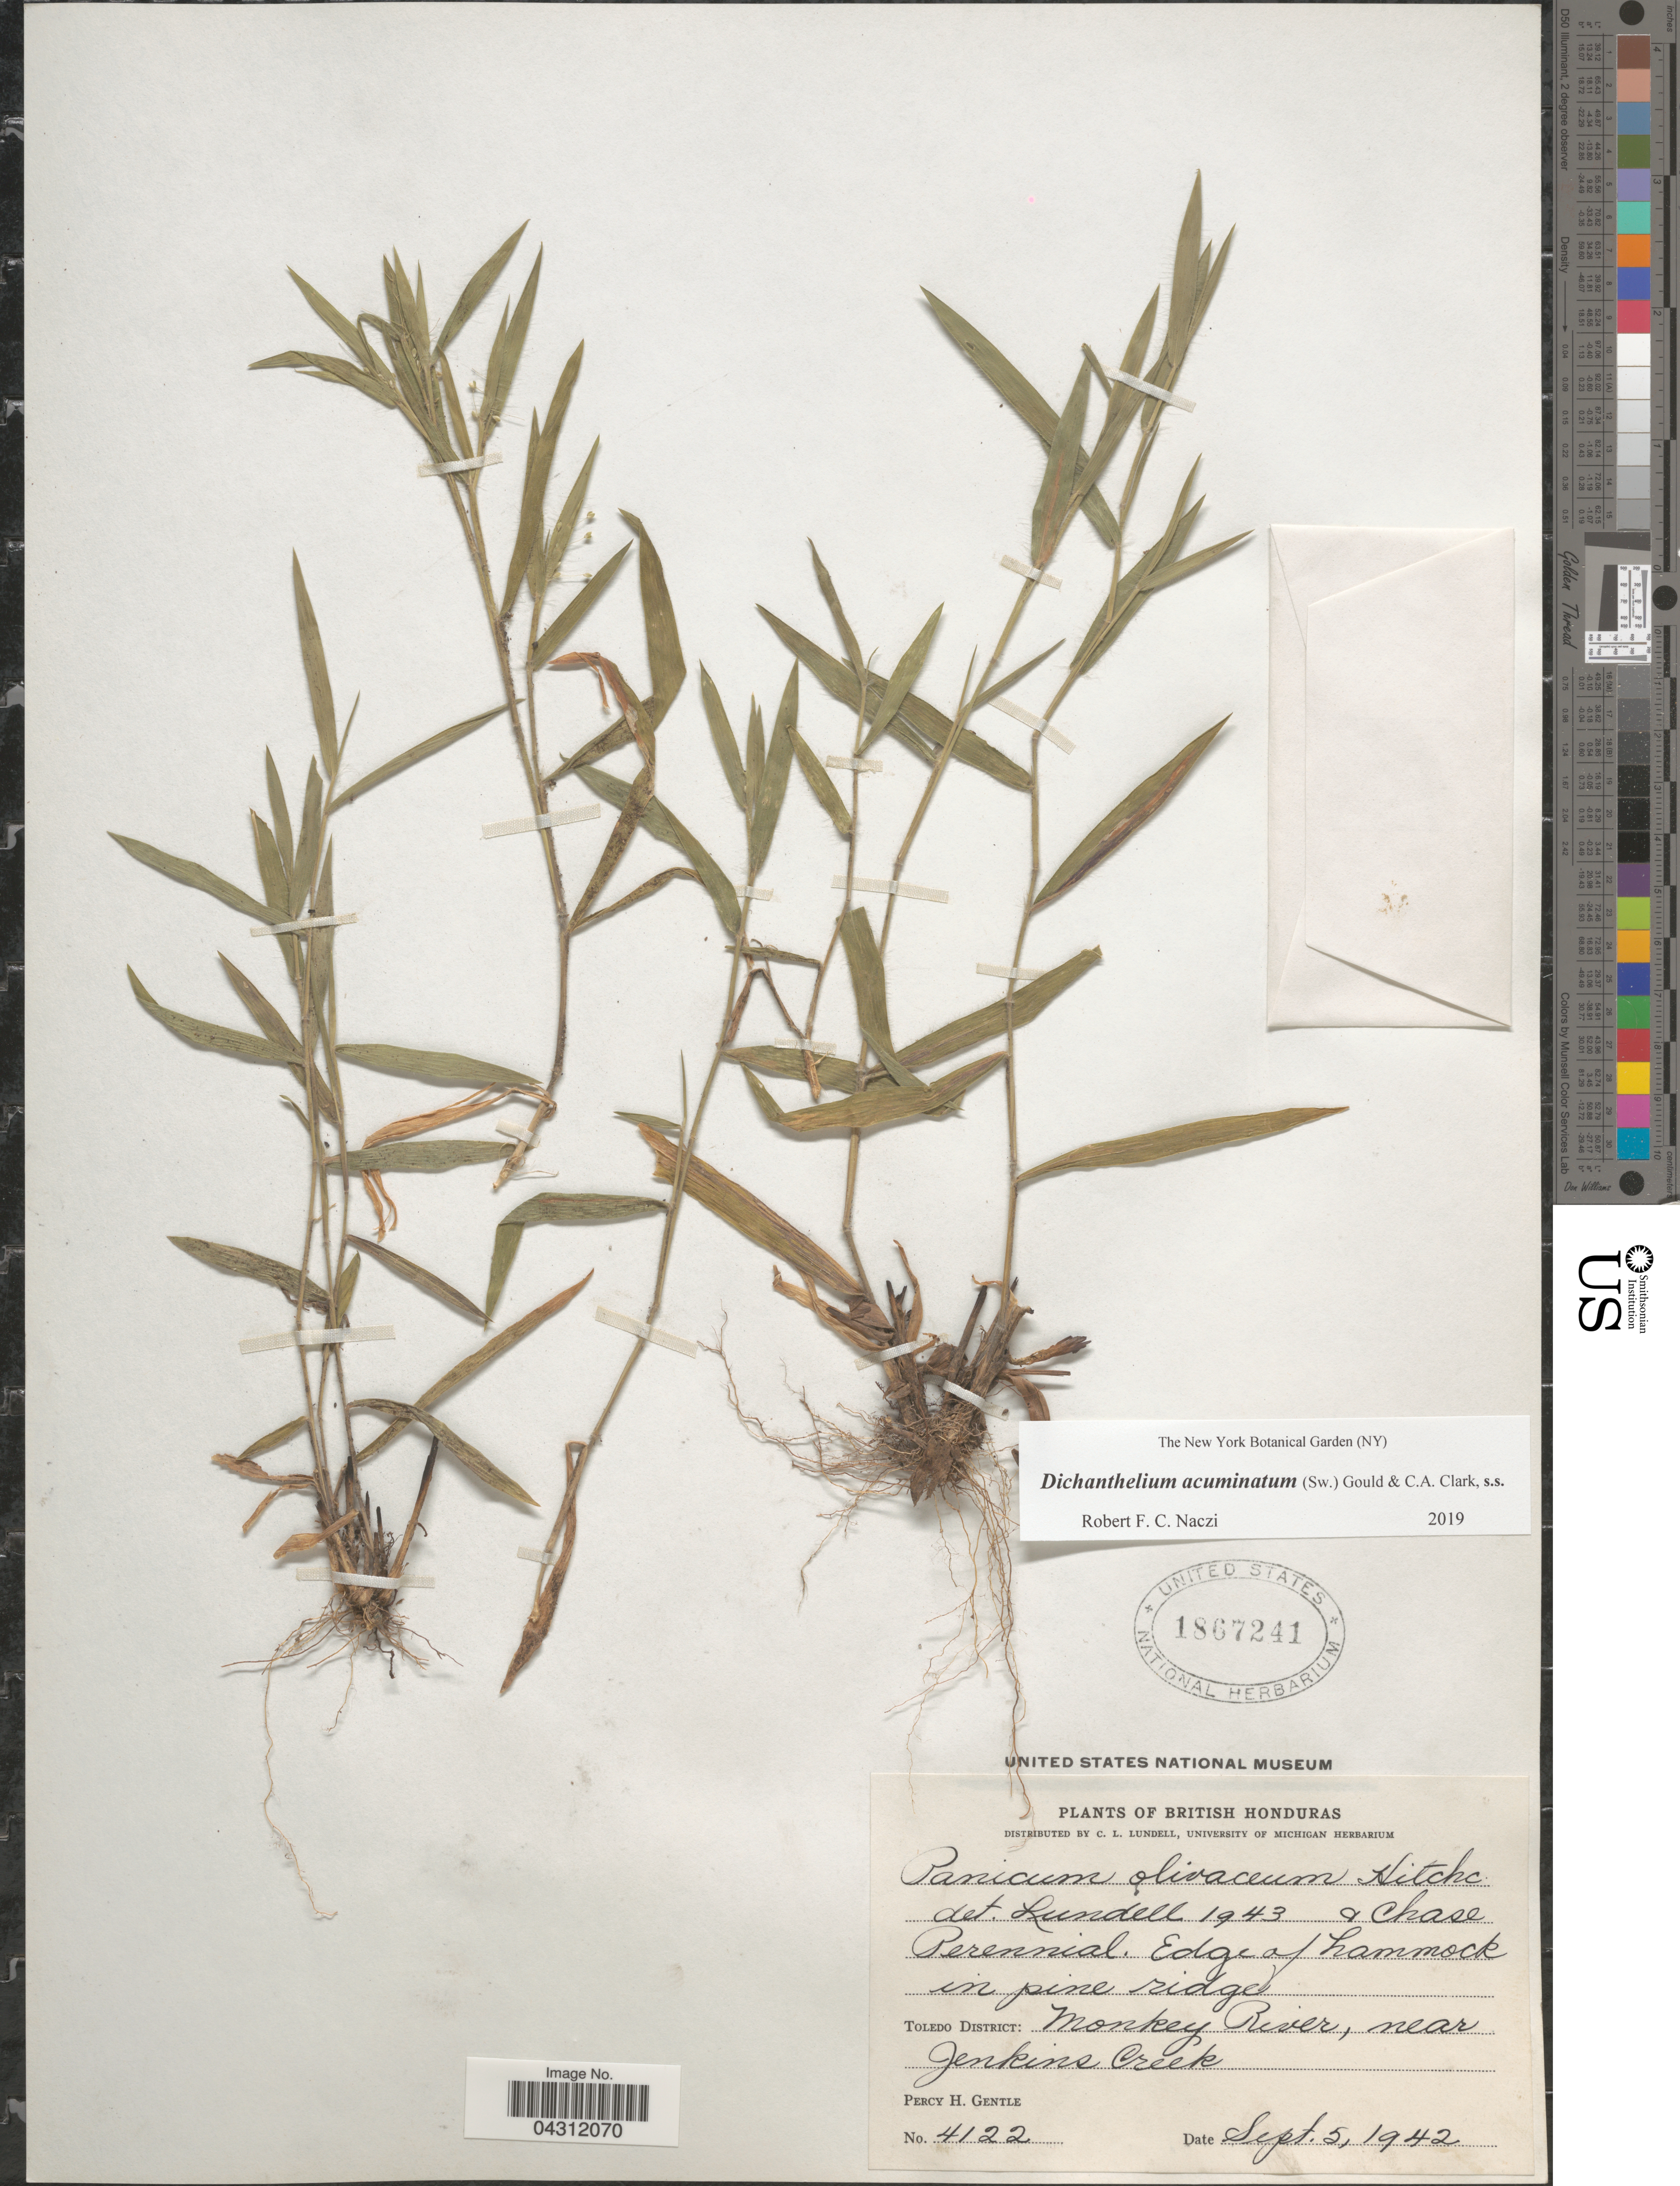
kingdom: Plantae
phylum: Tracheophyta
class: Liliopsida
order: Poales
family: Poaceae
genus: Dichanthelium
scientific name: Dichanthelium acuminatum var. acuminatum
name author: (Sw.) Gould & C.A. Clark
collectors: P. H. Gentle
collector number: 4122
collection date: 1942-09-05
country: Belize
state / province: Toledo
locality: British Honduras. Edge of hammock in pine ridge. Toledo District: Monkey River, near Jenkins Creek.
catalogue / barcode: US 1867241